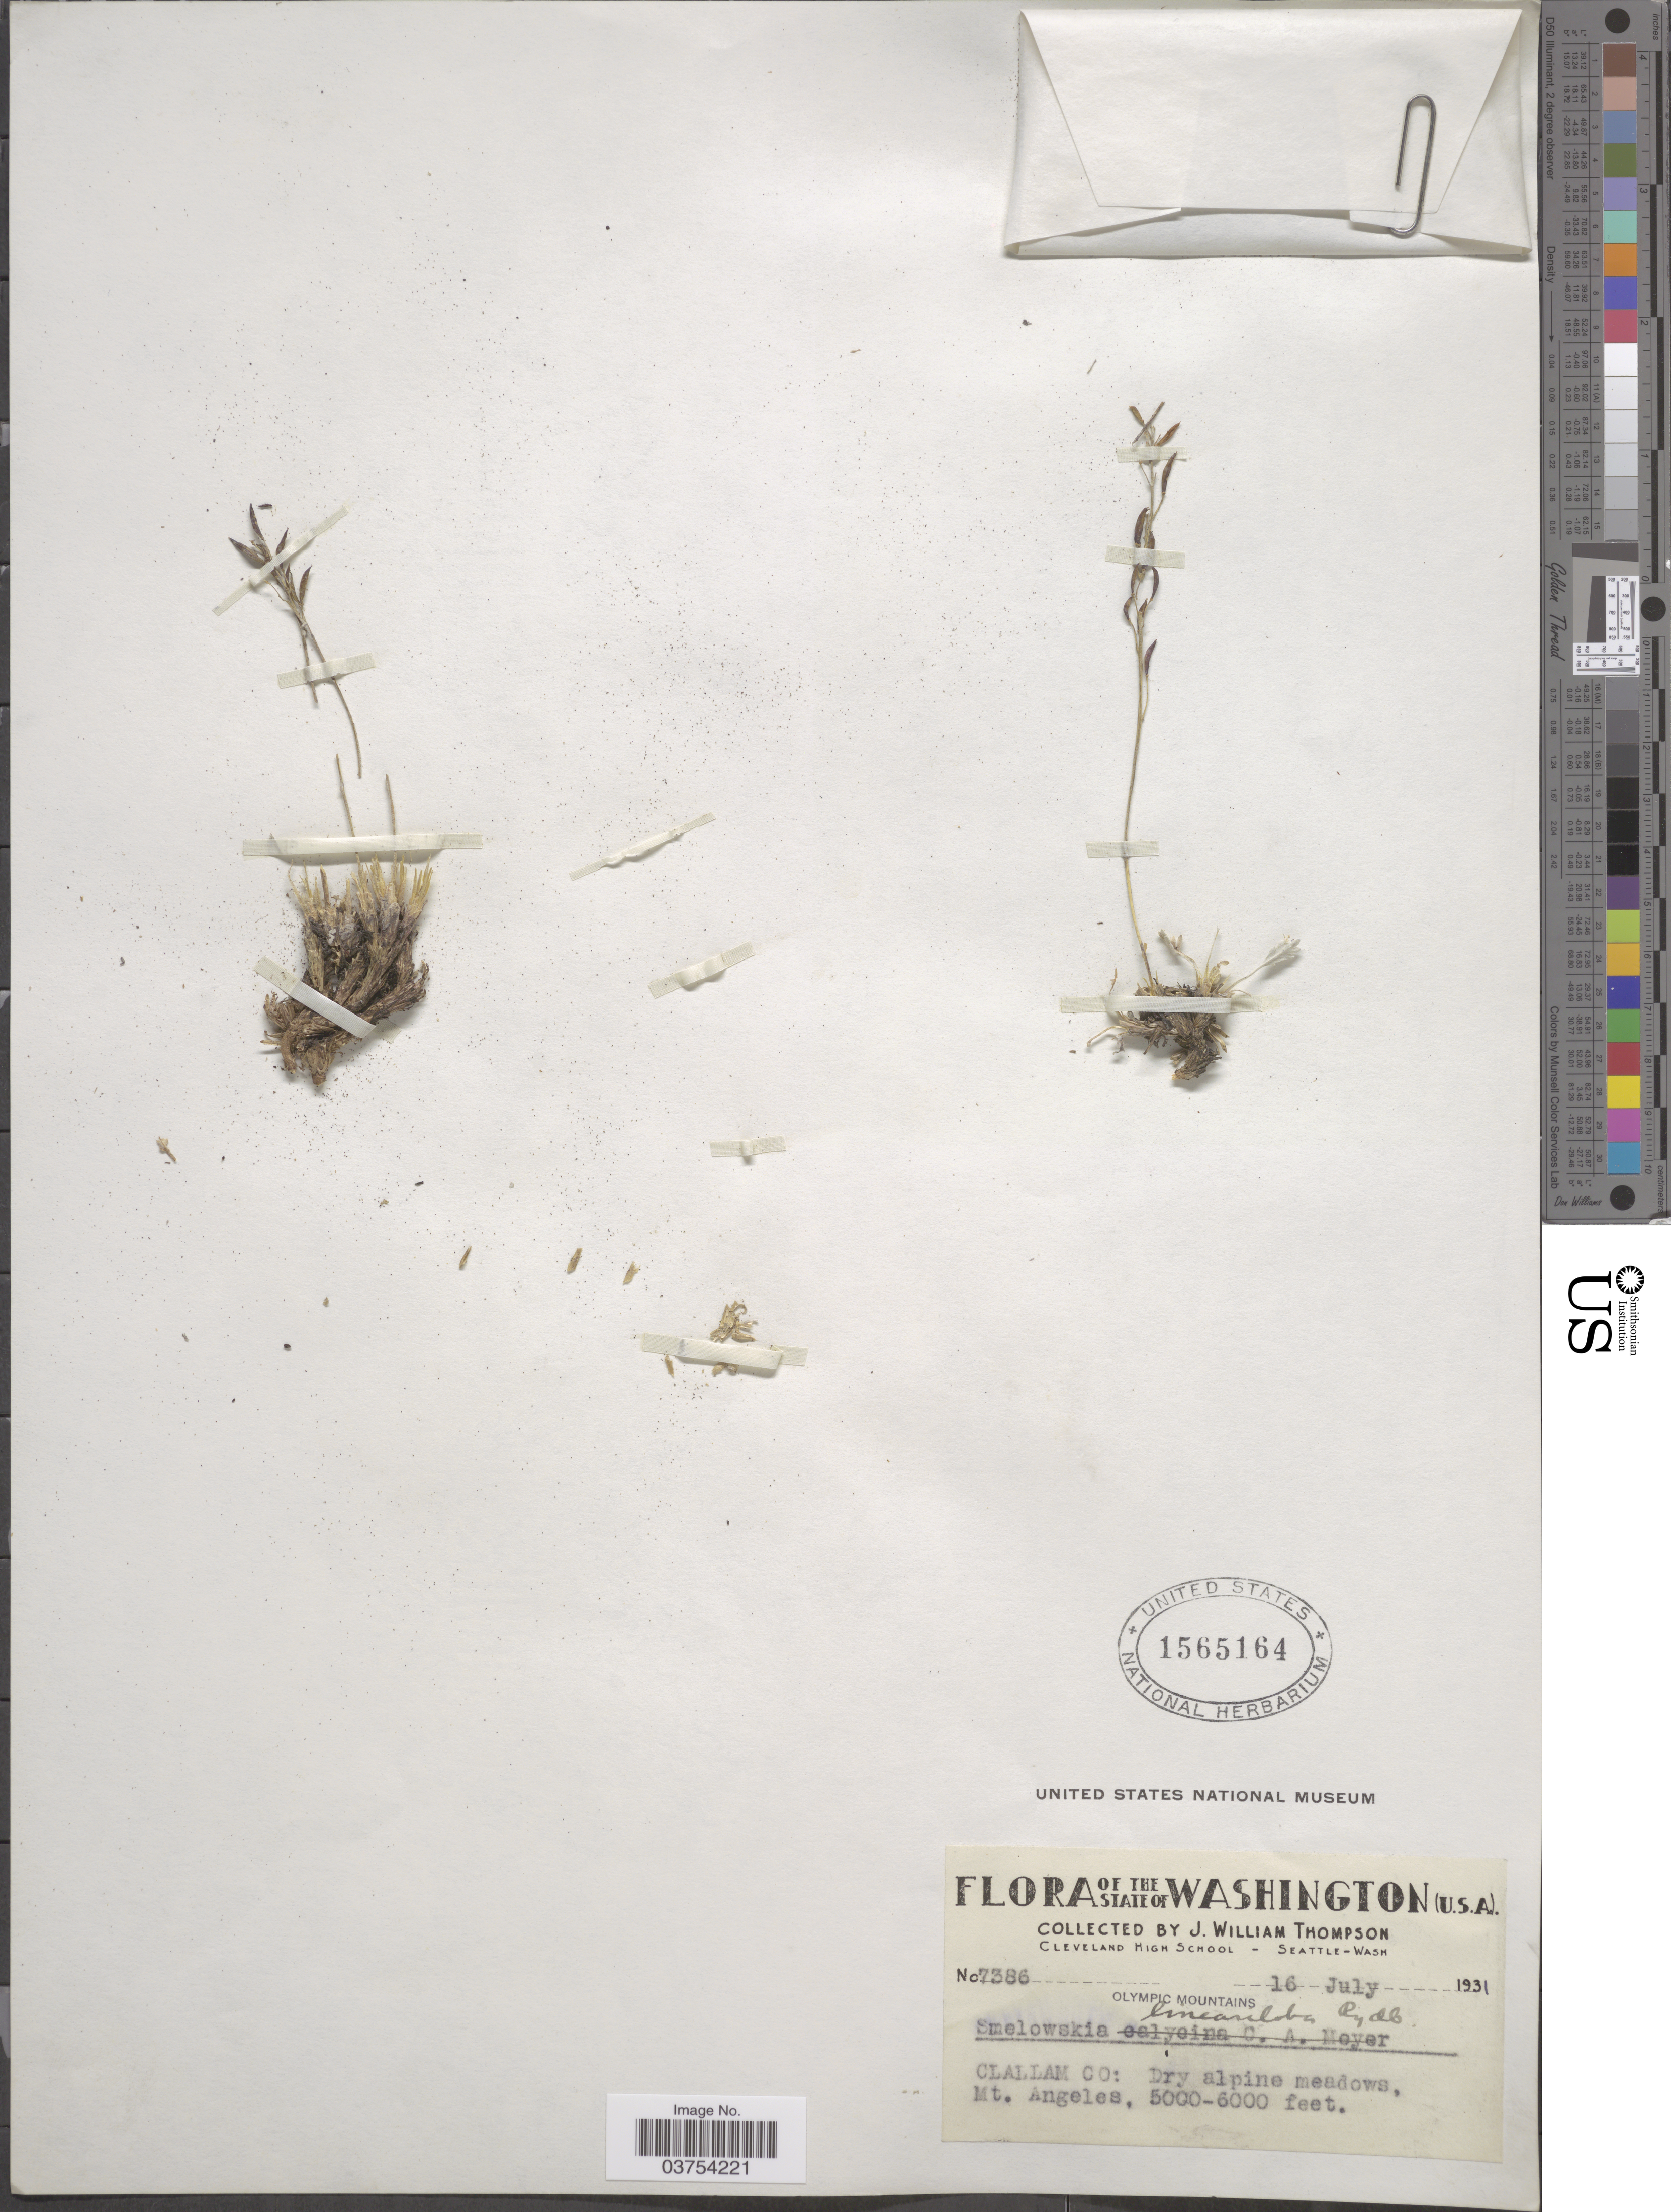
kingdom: Plantae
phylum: Tracheophyta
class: Magnoliopsida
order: Brassicales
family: Brassicaceae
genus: Smelowskia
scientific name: Smelowskia calycina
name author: (Stephan) C.A. Mey.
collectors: J. W. Thompson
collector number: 7386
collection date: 1931-07-16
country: United States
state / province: Washington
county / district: Clallam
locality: Clallam Co: Dry alpine meadows, Mt. Angeles.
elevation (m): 1524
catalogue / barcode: US 1565164